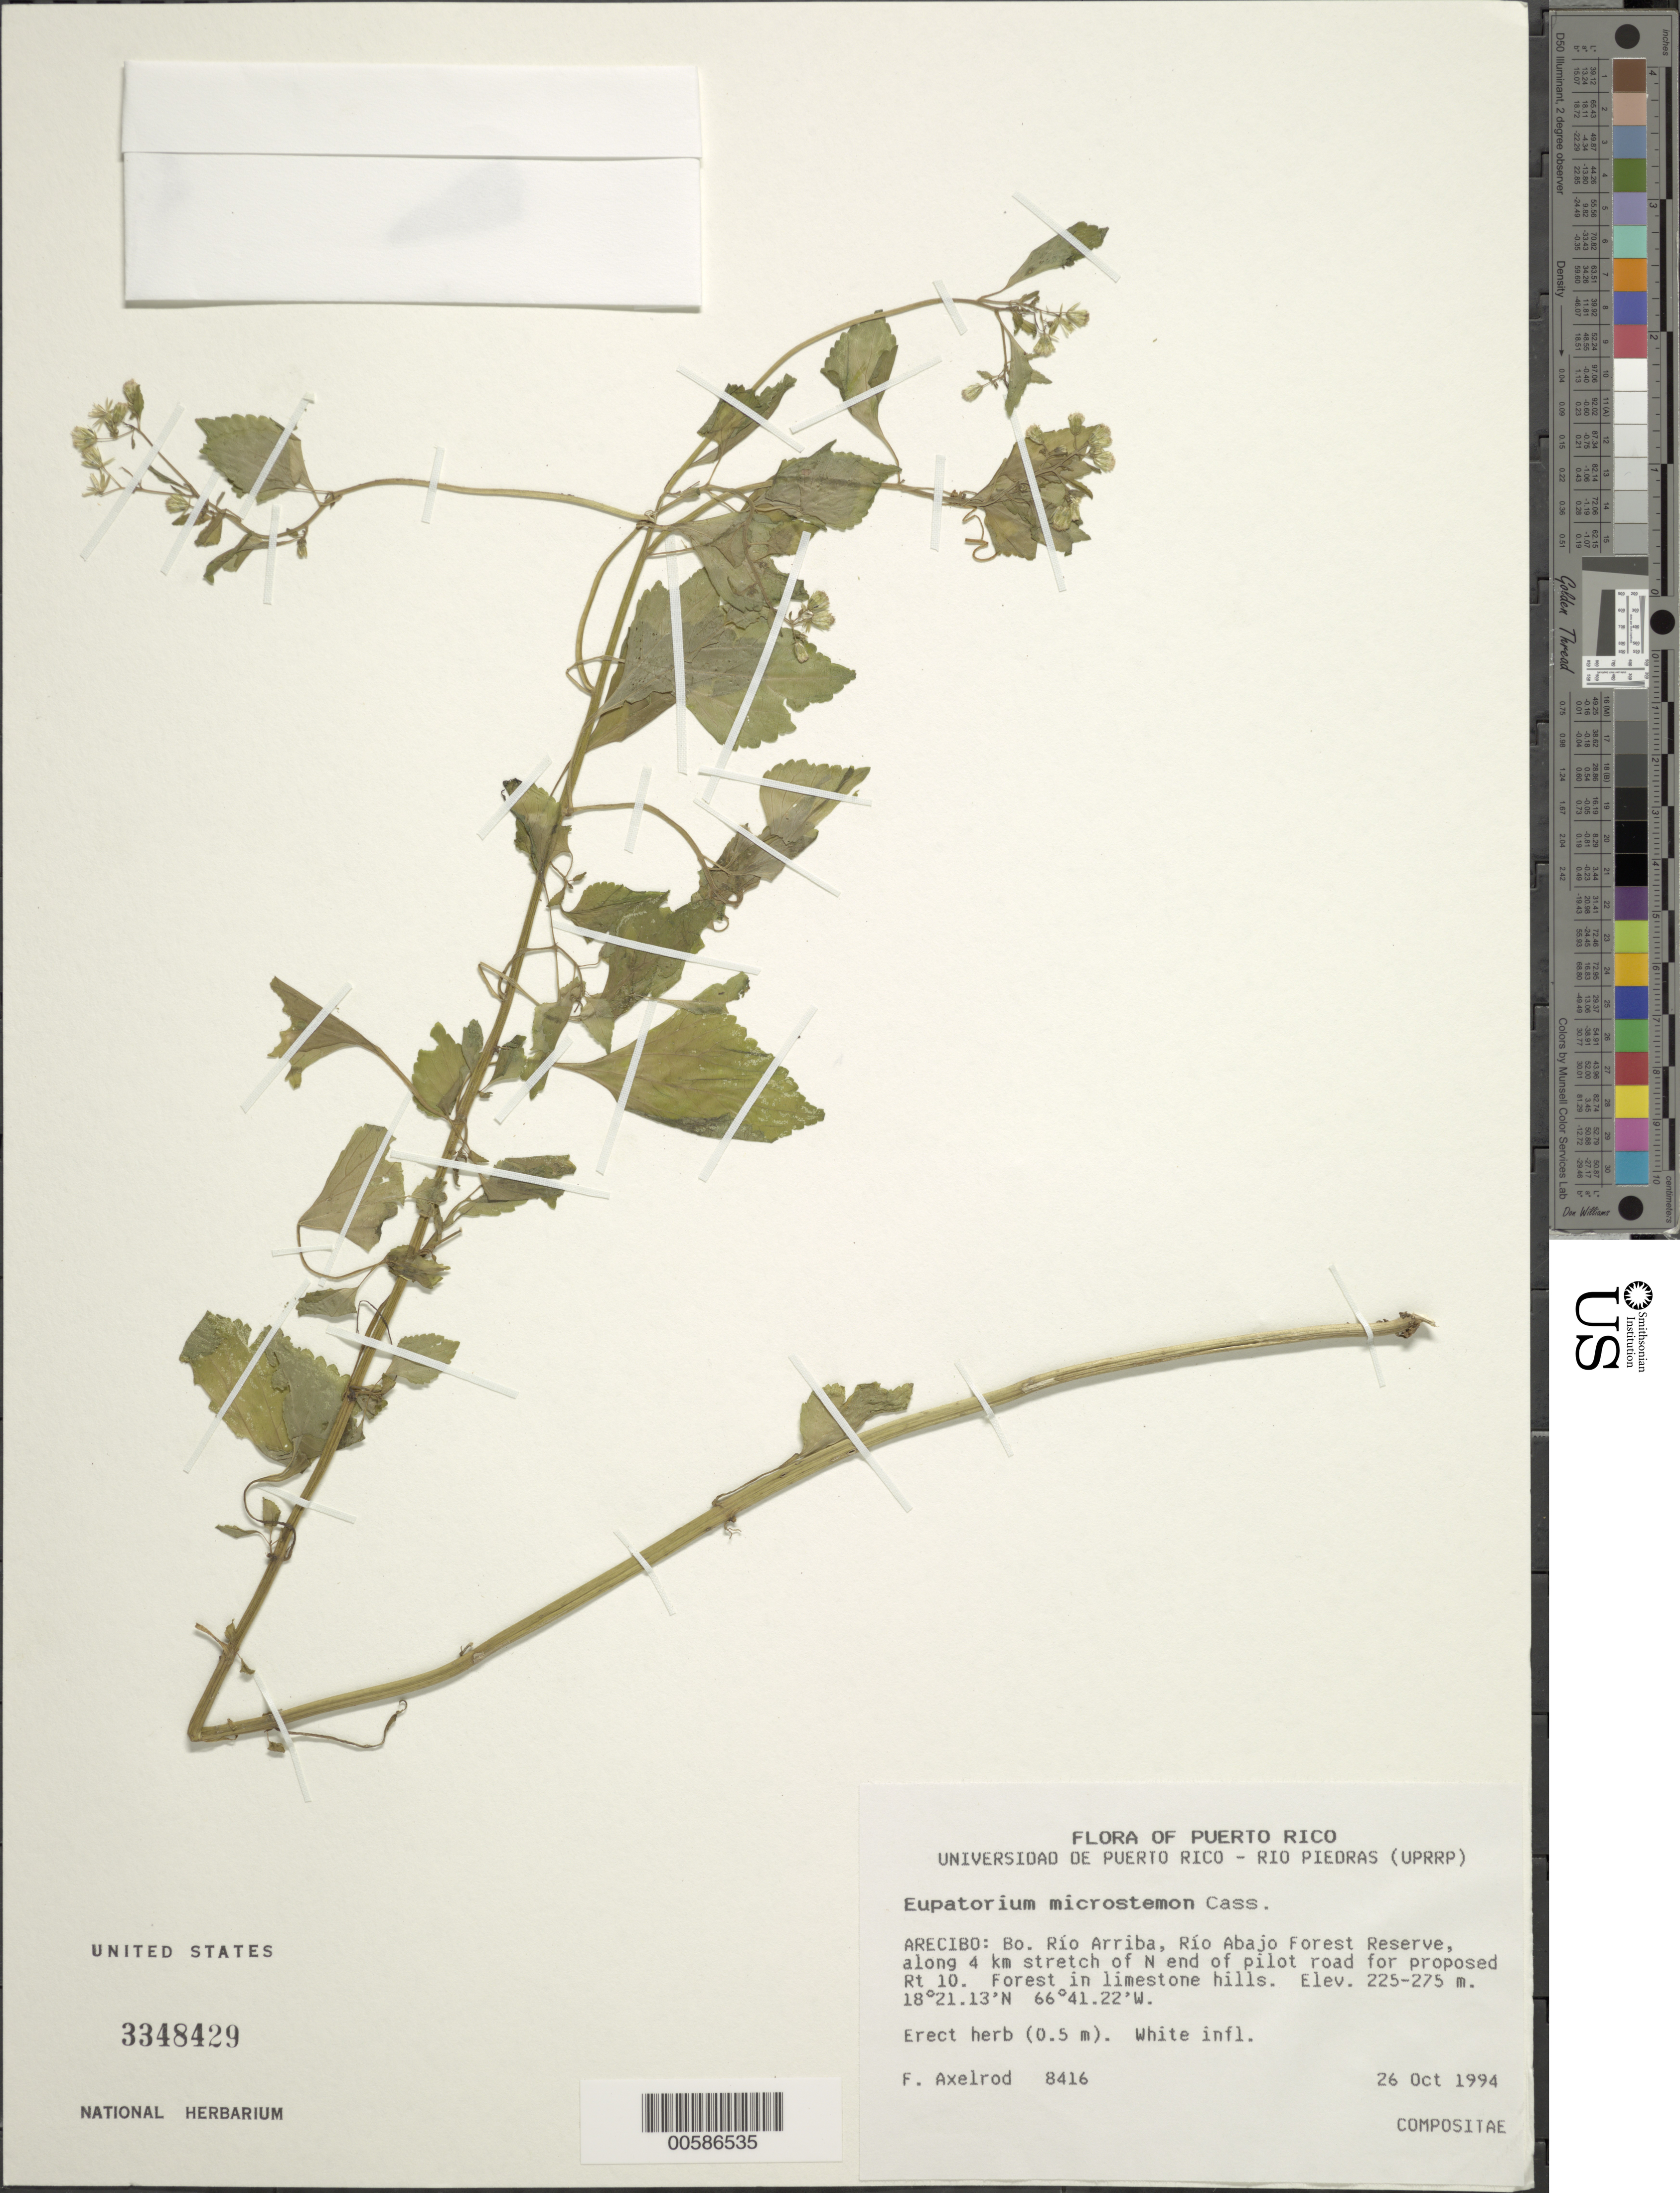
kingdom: Plantae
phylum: Tracheophyta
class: Magnoliopsida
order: Asterales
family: Asteraceae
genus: Fleischmannia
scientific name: Fleischmannia microstemon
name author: (Cass.) R.M. King & H. Rob.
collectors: F. S. Axelrod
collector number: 8416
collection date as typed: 26 Oct 1994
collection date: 1994-10-26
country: Puerto Rico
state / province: Arecibo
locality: Arecibo: Bo. Río Arriba, Río Abajo Forest Reserve, along 4 km stretch of N end of pilot road for proposed Rt. 10.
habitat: Forest in limestone hills.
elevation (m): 225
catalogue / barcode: US 3348429